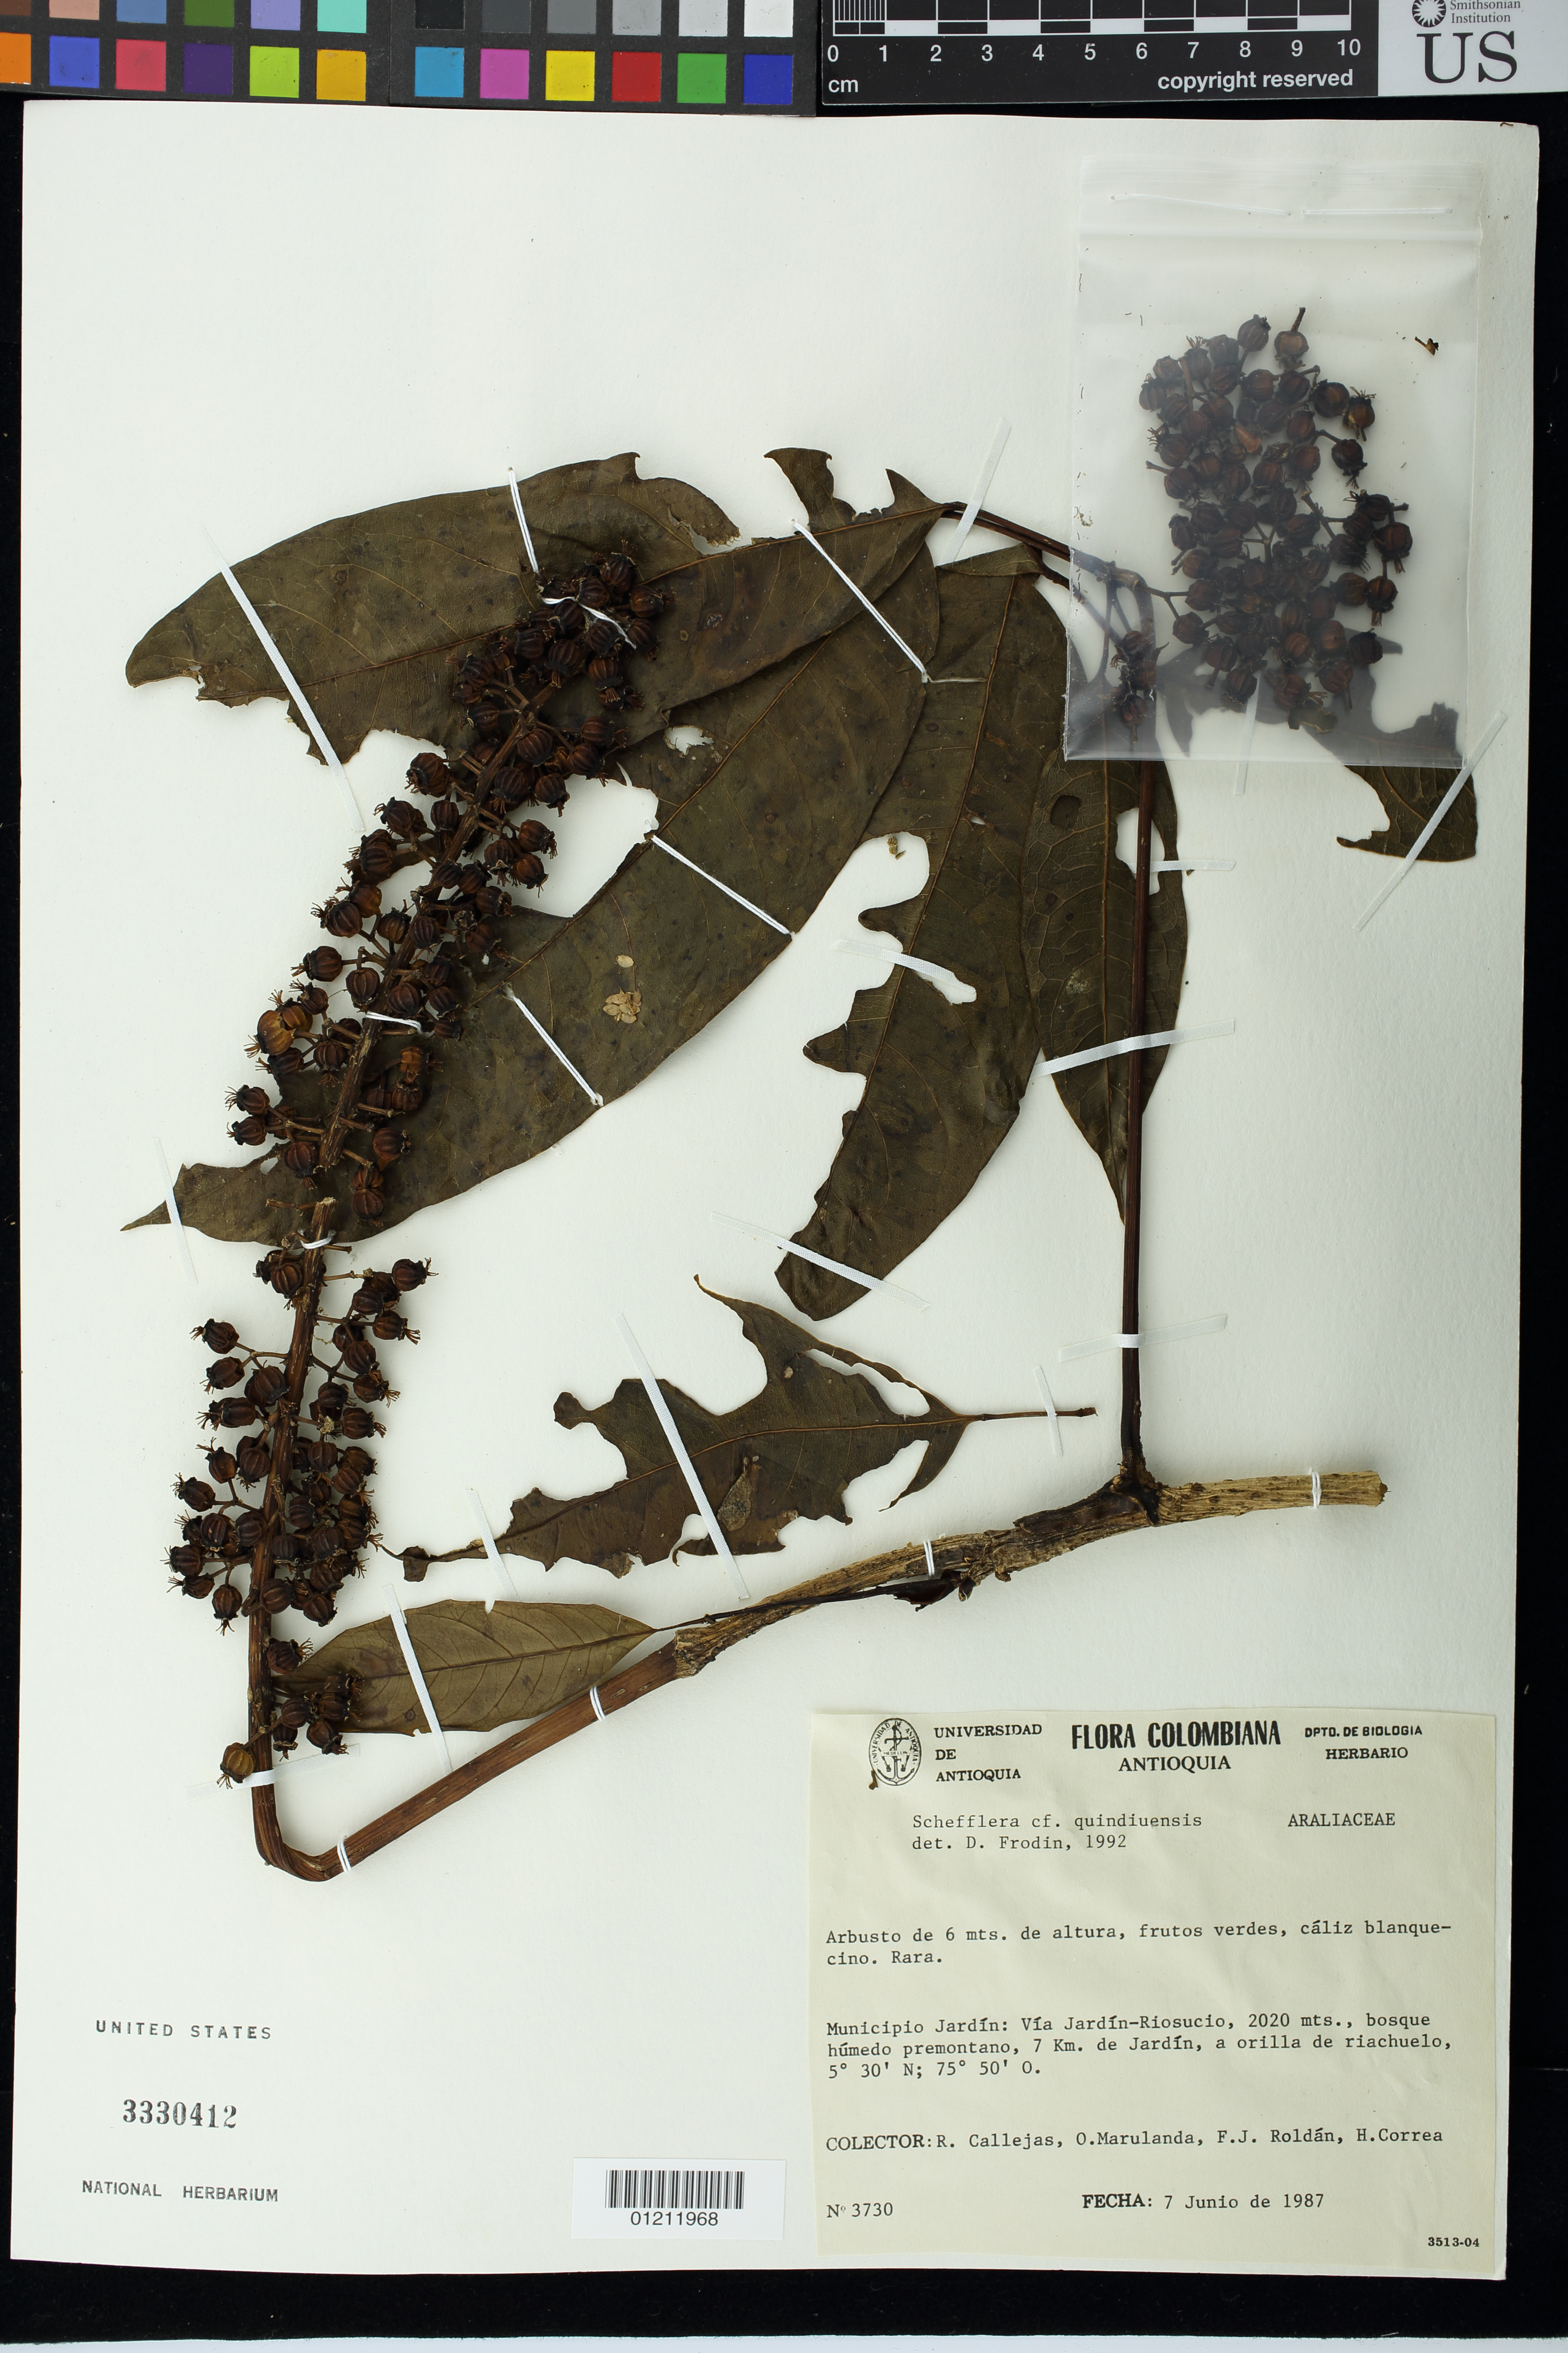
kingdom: Plantae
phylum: Tracheophyta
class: Magnoliopsida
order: Apiales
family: Araliaceae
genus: Schefflera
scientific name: Schefflera quinduensis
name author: (Kunth) Harms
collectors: R. Callejas, O. Marulanda, F. J. Roldán & H. Correa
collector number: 3730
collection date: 1987-06-07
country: Colombia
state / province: Antioquia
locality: Municipio Jardín: Vía Jardín - Riosucio. 7 Km. de Jardín, a orilla de riachuelo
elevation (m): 2020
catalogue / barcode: US 3330412